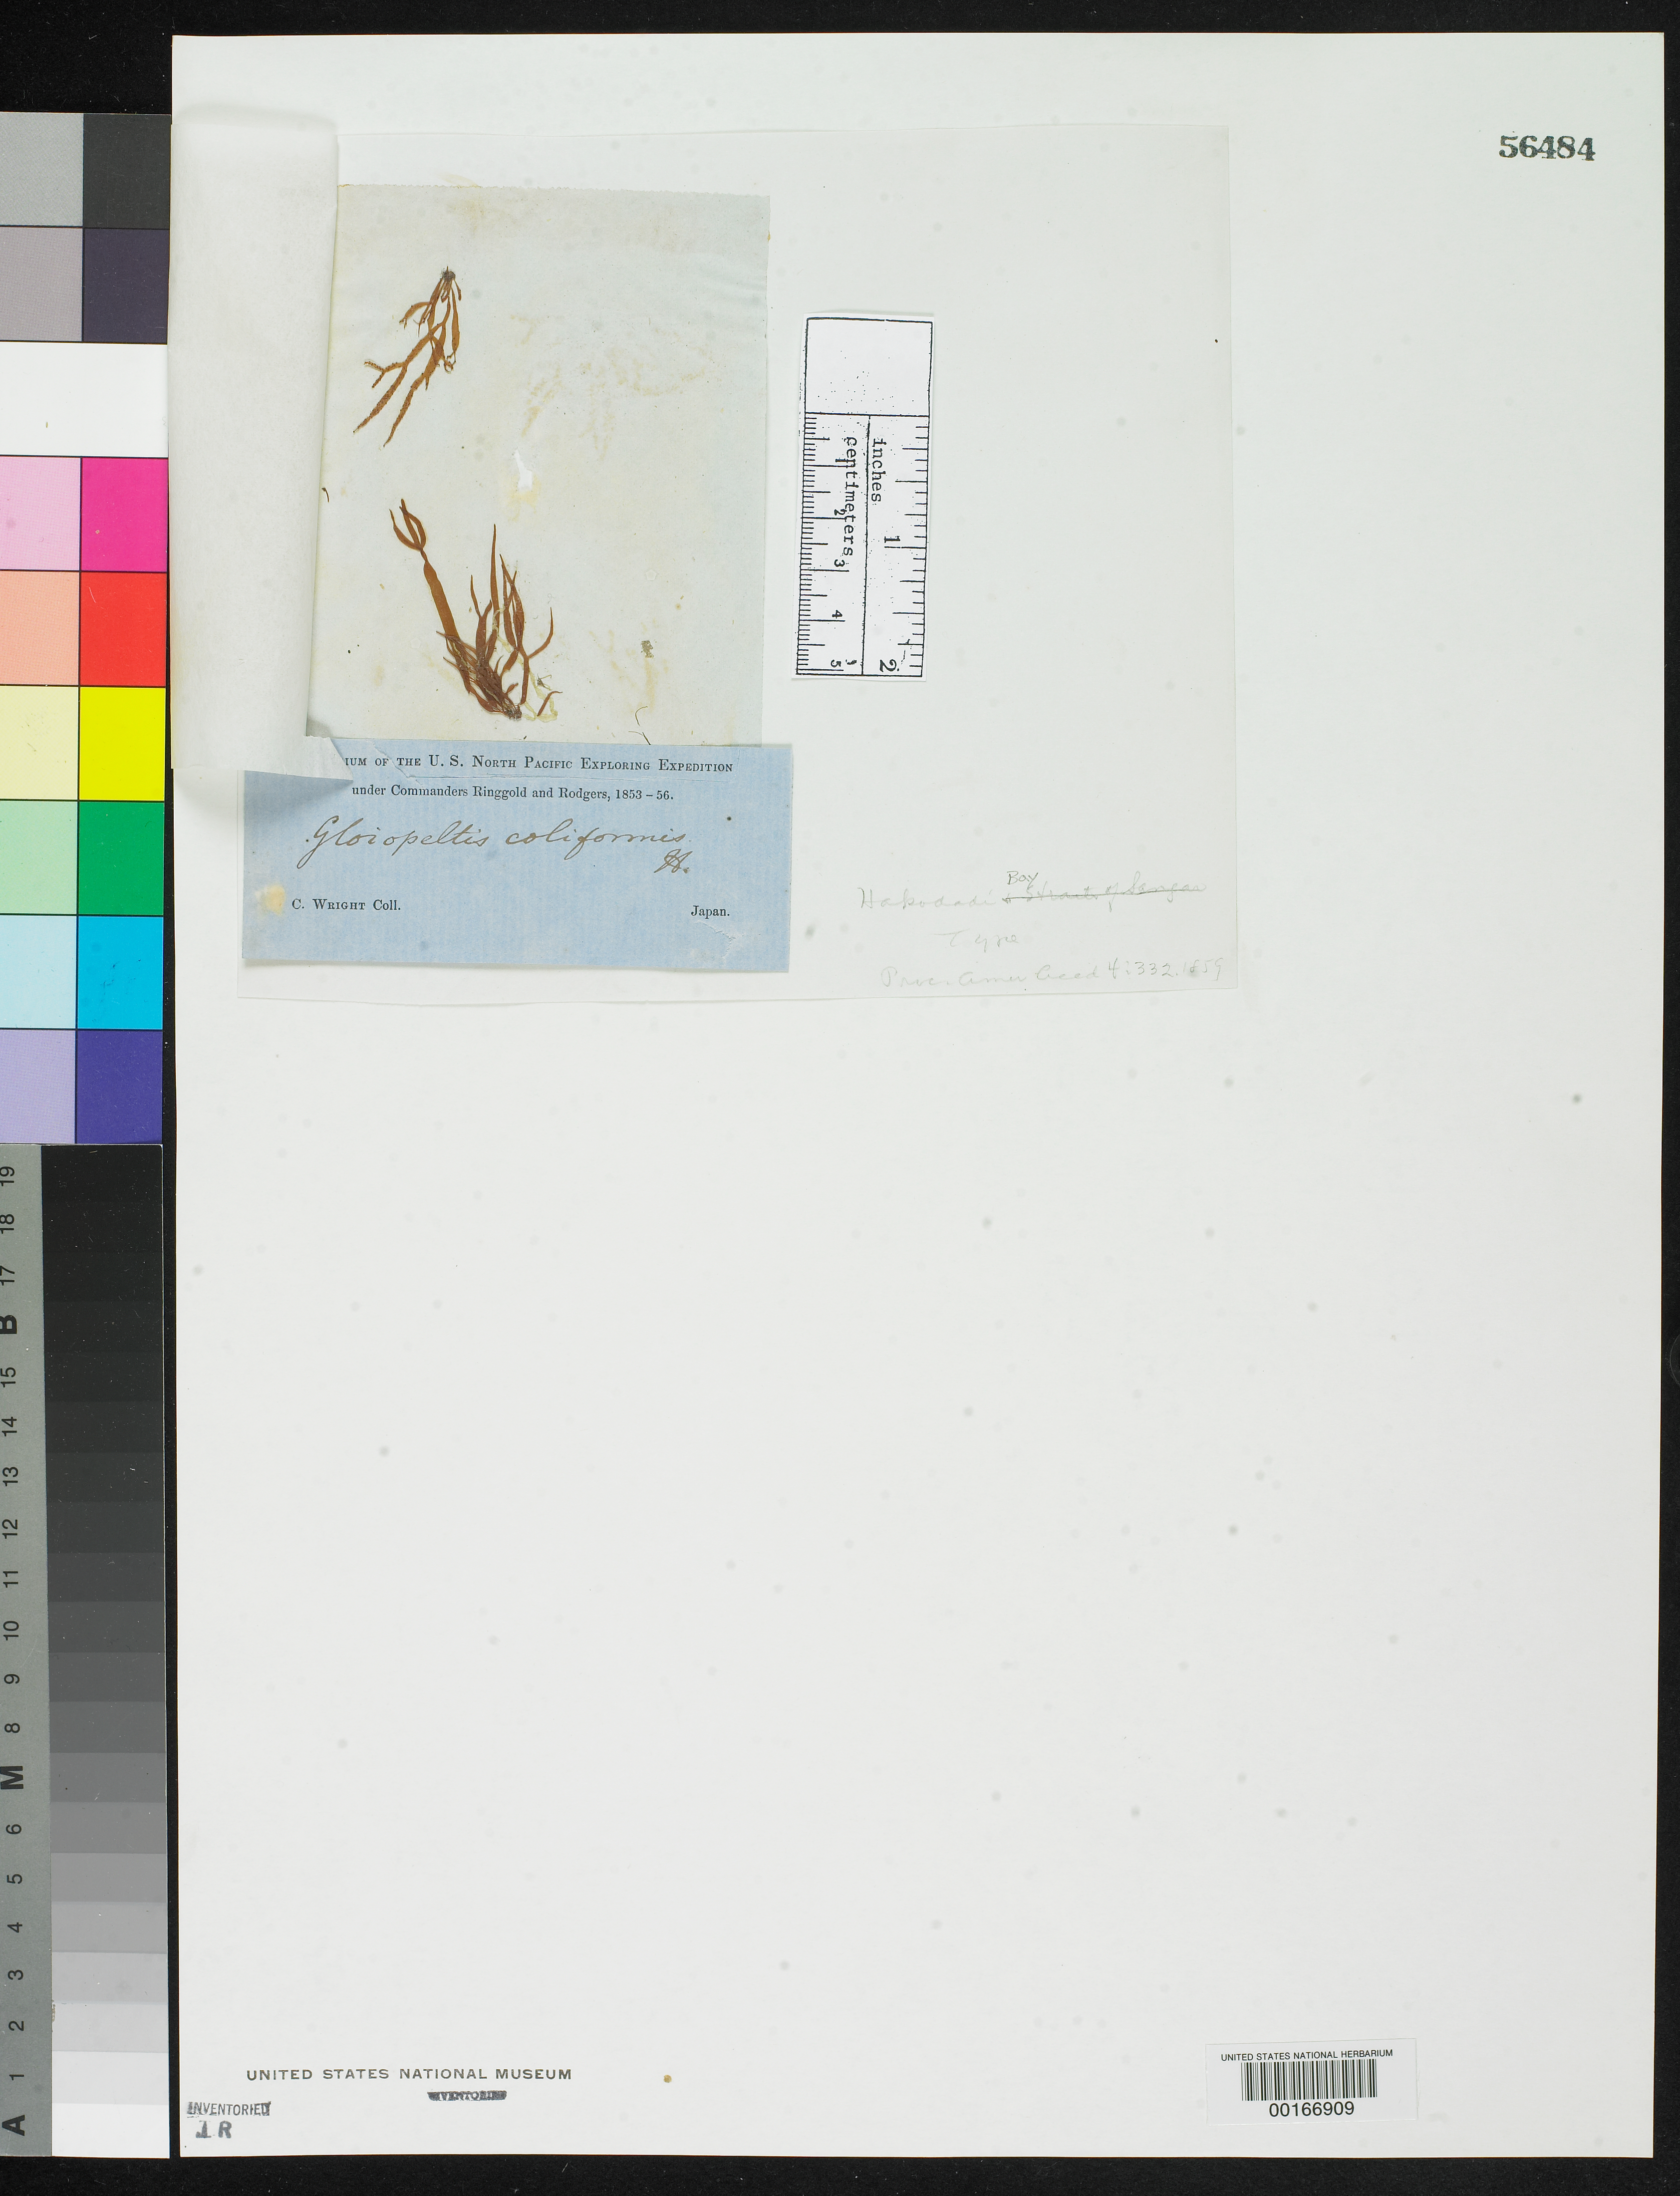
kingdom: Plantae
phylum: Rhodophyta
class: Florideophyceae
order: Gigartinales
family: Endocladiaceae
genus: Gloiopeltis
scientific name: Gloiopeltis coliformis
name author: Harv.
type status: Isotype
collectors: C. Wright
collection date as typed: Jun 1855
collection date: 1855-06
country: Japan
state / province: Hokkaido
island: Hokkaido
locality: Hakodate Bay (Hakodadi Bay).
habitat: On rocks near high tide.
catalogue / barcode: US 56484